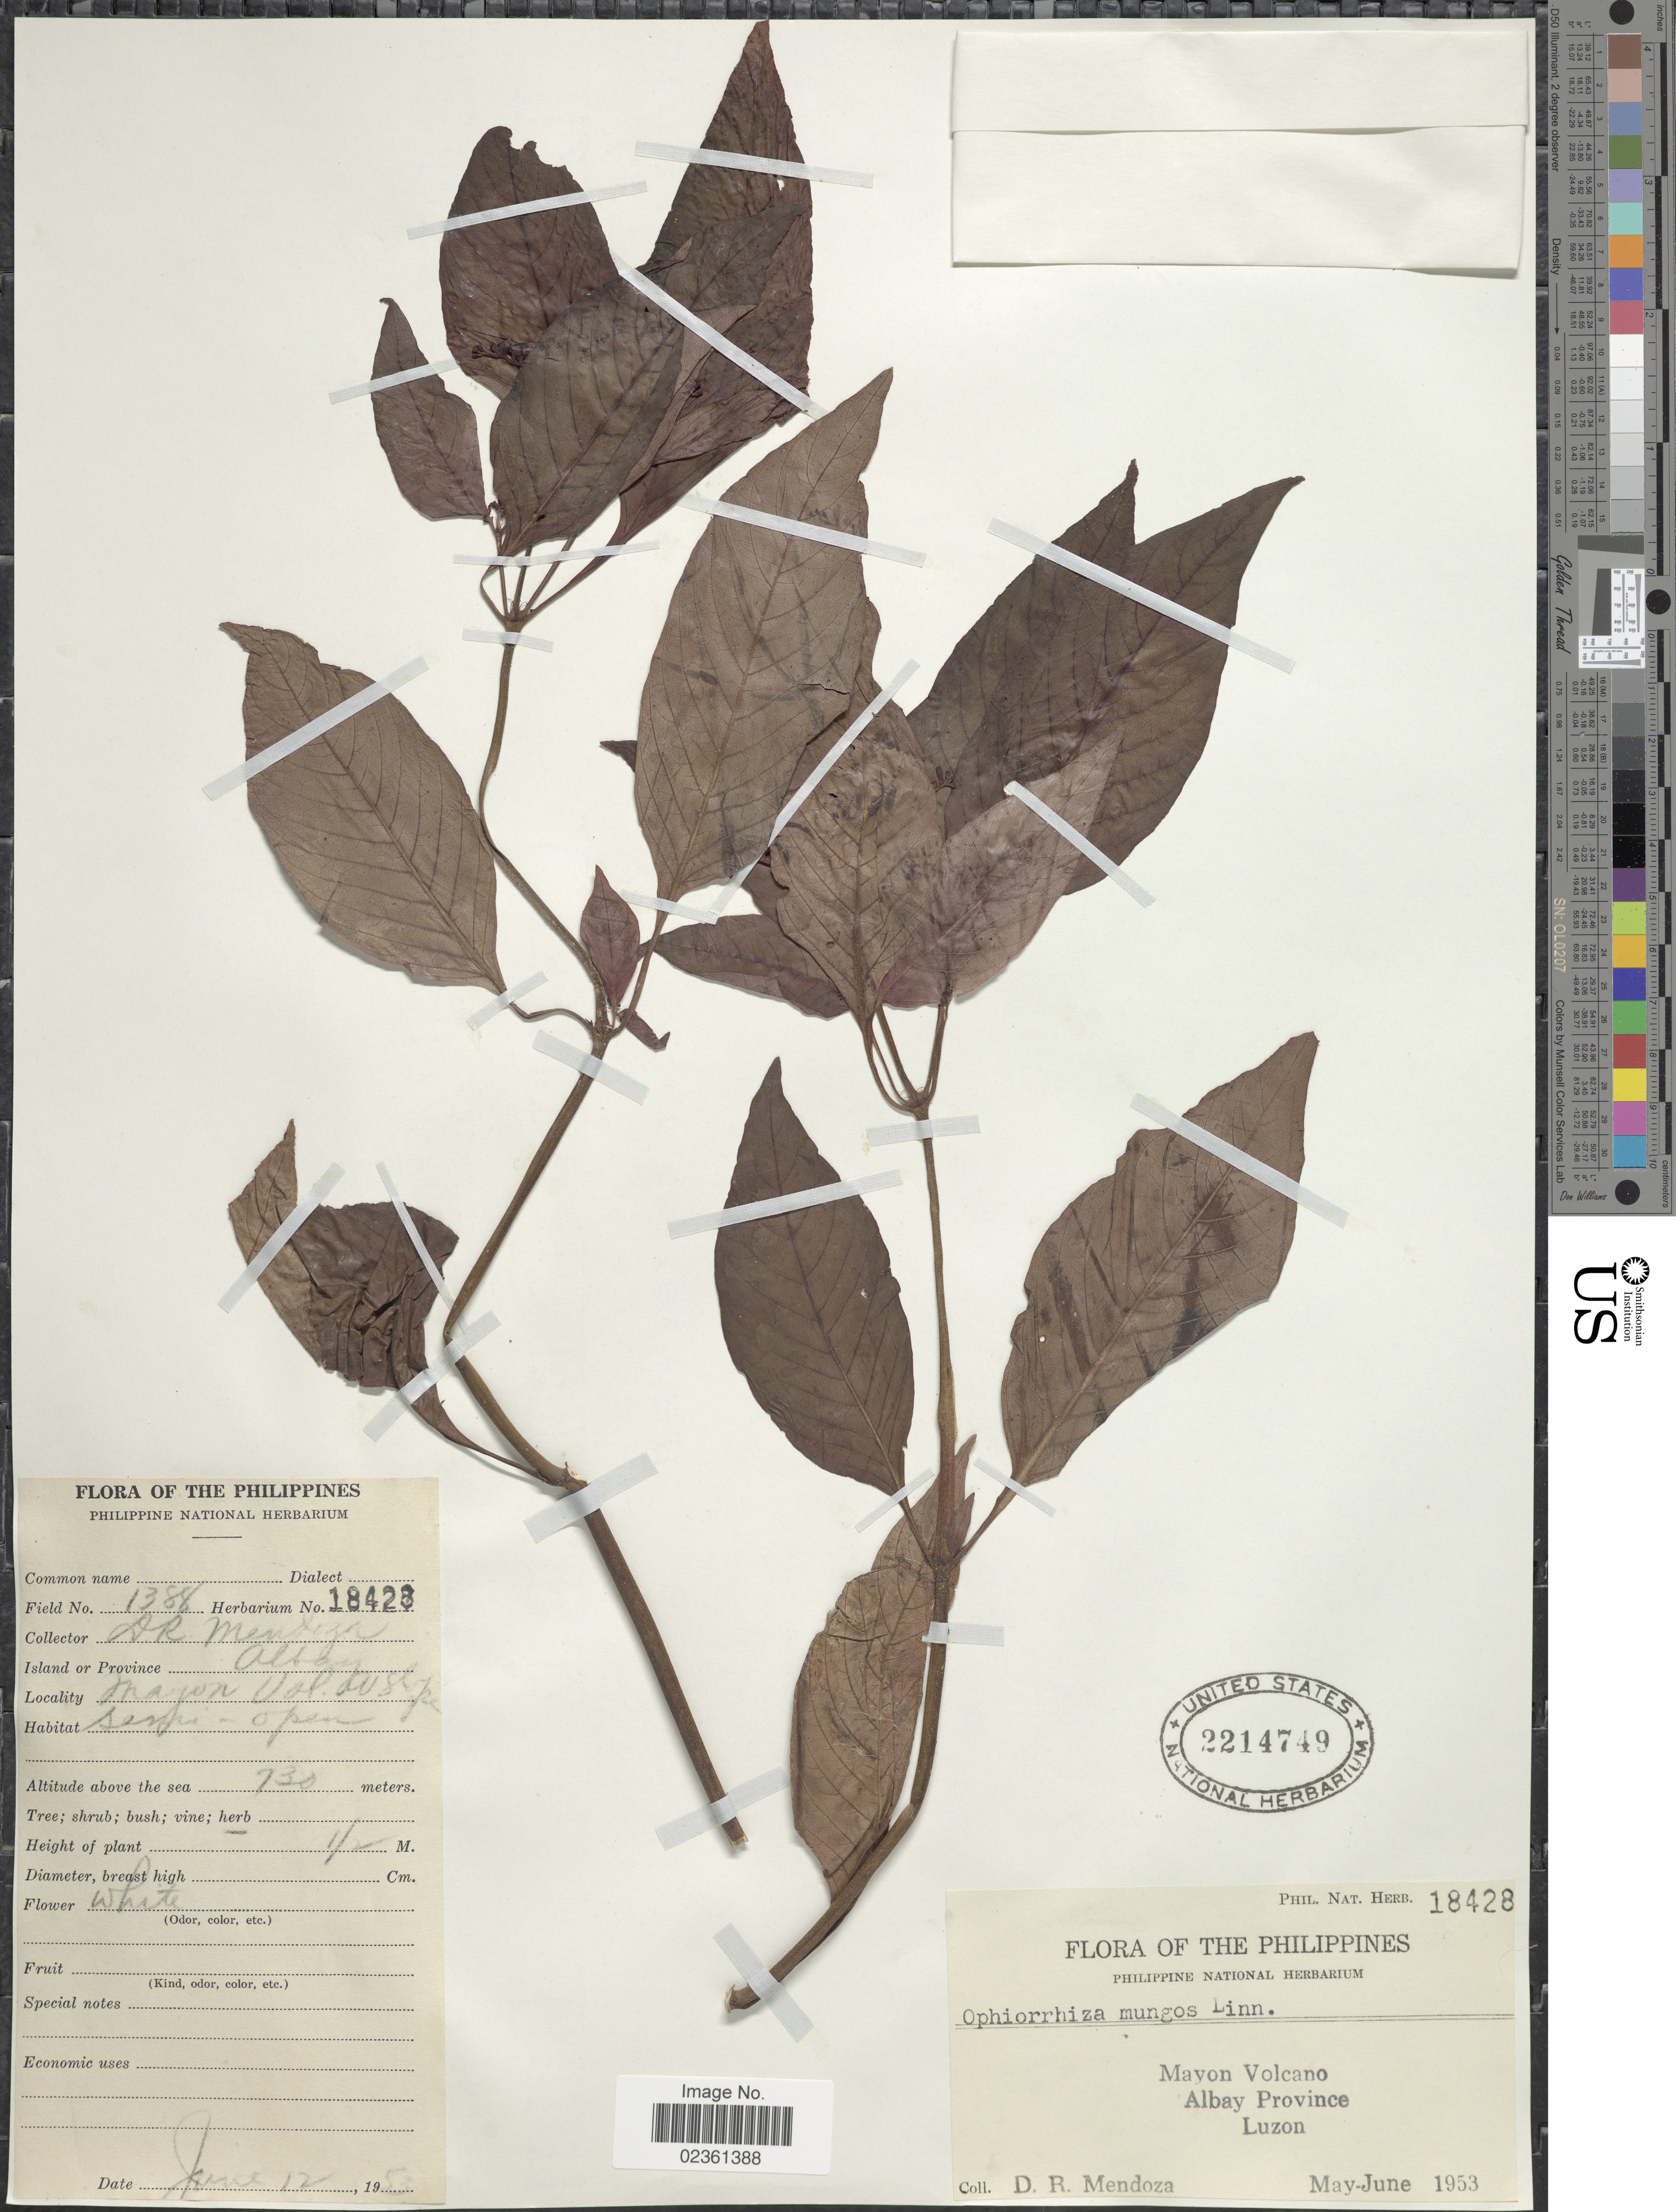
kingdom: Plantae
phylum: Tracheophyta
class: Magnoliopsida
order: Gentianales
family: Rubiaceae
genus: Ophiorrhiza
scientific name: Ophiorrhiza mungos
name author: L.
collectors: D. Mendoza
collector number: Phil. Nat. Herb. 18428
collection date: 1953-06-12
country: Philippines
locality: Mayon Volcan, Albay Province, Luzon.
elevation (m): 730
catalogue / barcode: US 2214749